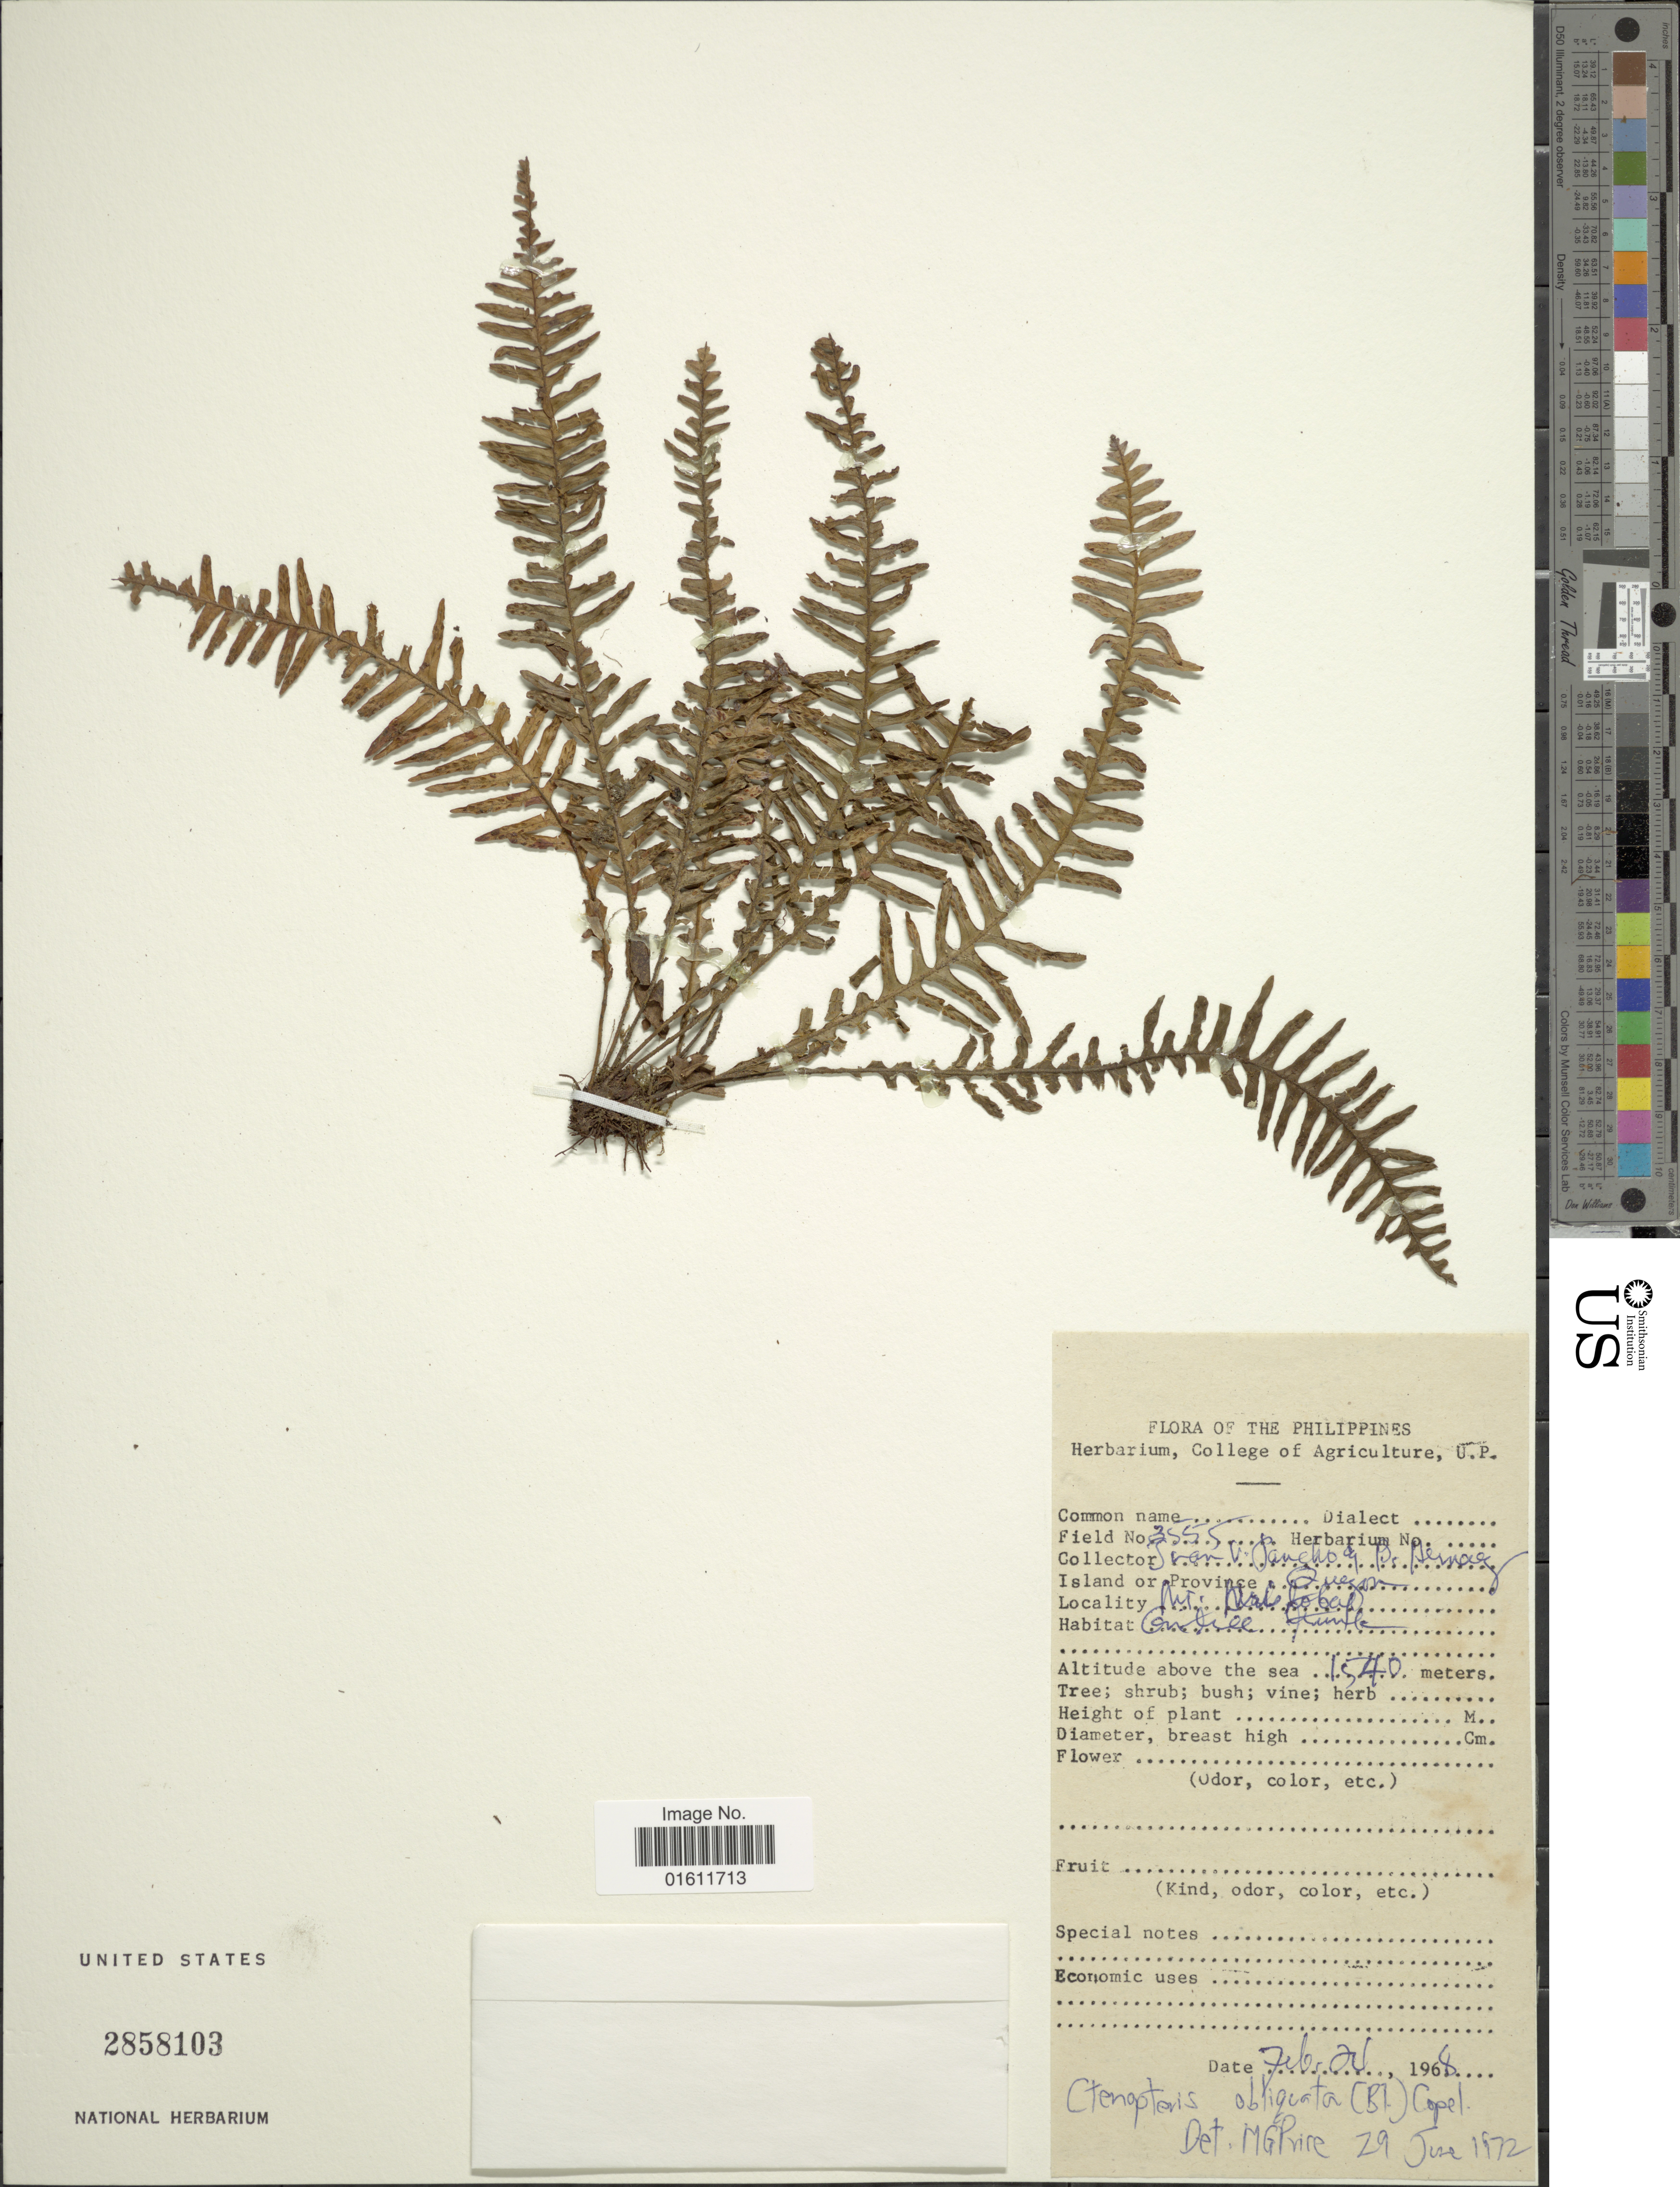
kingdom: Plantae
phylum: Tracheophyta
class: Polypodiopsida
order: Polypodiales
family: Polypodiaceae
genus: Prosaptia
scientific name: Prosaptia obliquata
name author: (Blume) Mett.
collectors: J. Pancho & Collector illegible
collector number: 3555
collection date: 1968-02-24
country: Philippines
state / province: Calabarzon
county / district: Quezon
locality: Mt. Cristobal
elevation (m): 1540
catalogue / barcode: US 2858103